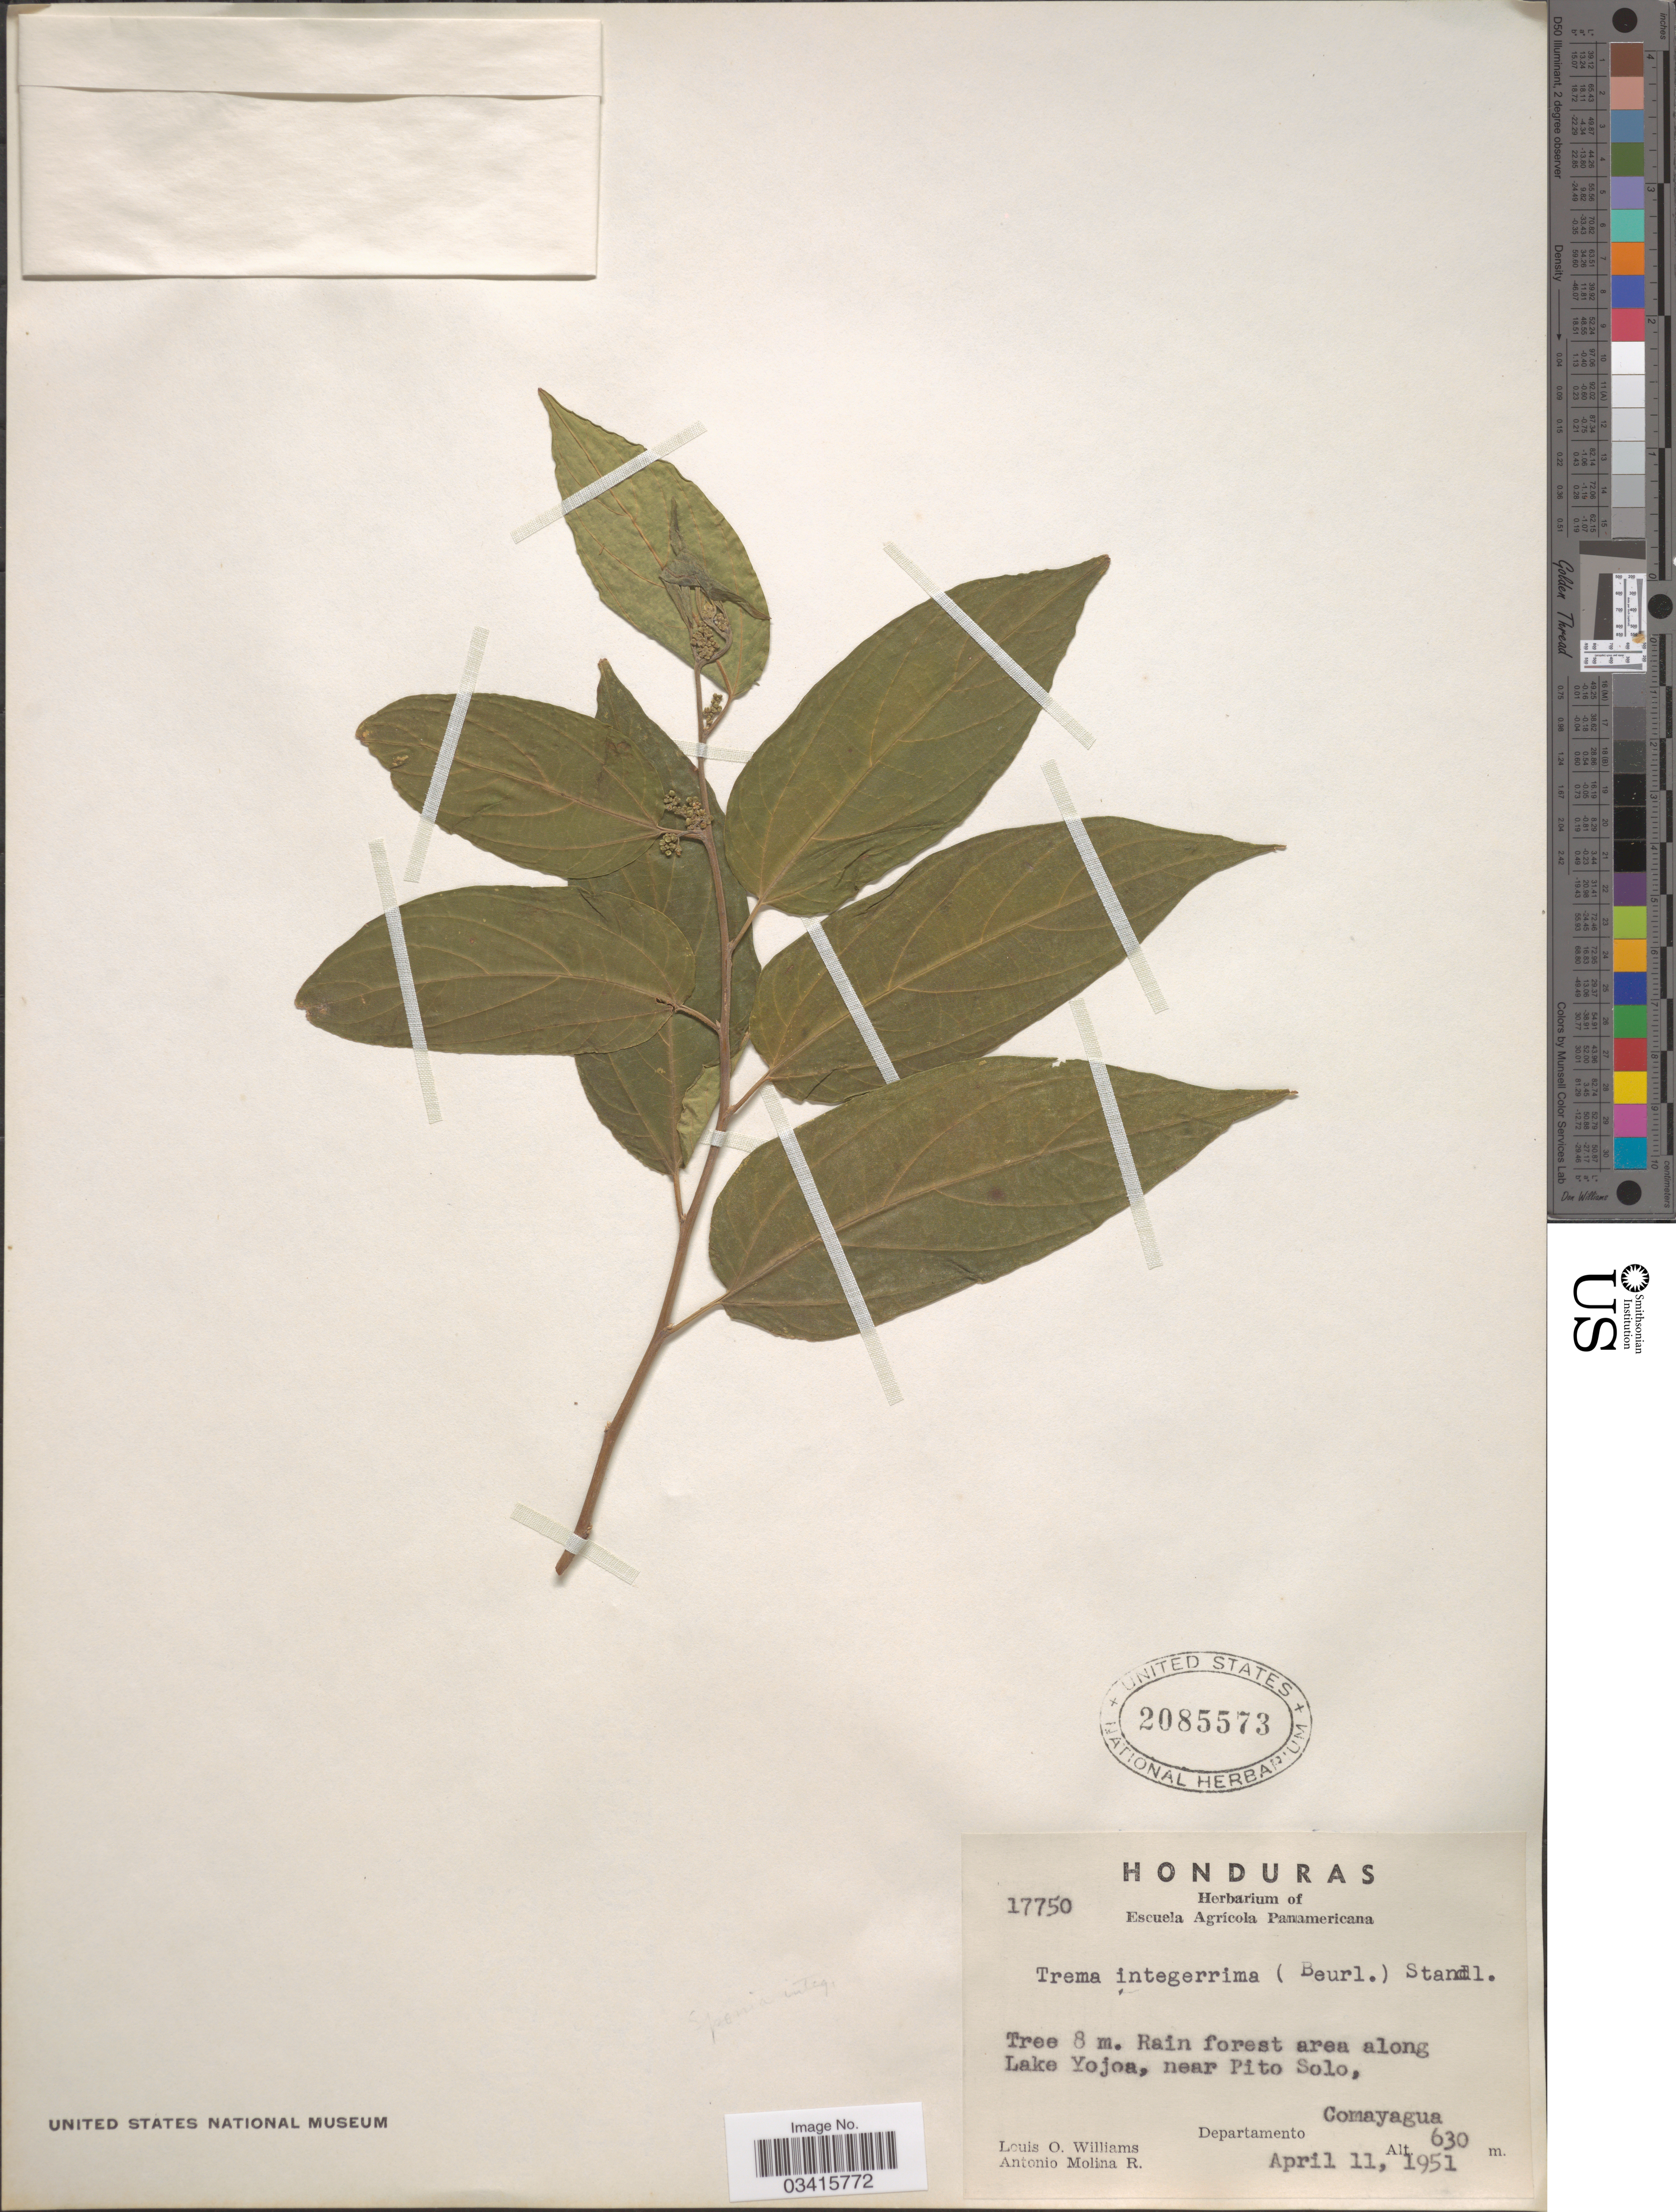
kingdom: Plantae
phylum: Tracheophyta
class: Magnoliopsida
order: Rosales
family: Cannabaceae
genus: Trema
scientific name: Trema integerrimum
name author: (Beurl.) Standl.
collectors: L. O. Williams & A. Molina R.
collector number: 17750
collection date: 1951-04-11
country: Honduras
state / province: Comayagua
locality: Rain forest area along Lake Yojoa, near Pito Solo, Departamento Comayagua.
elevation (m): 630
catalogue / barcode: US 2085573